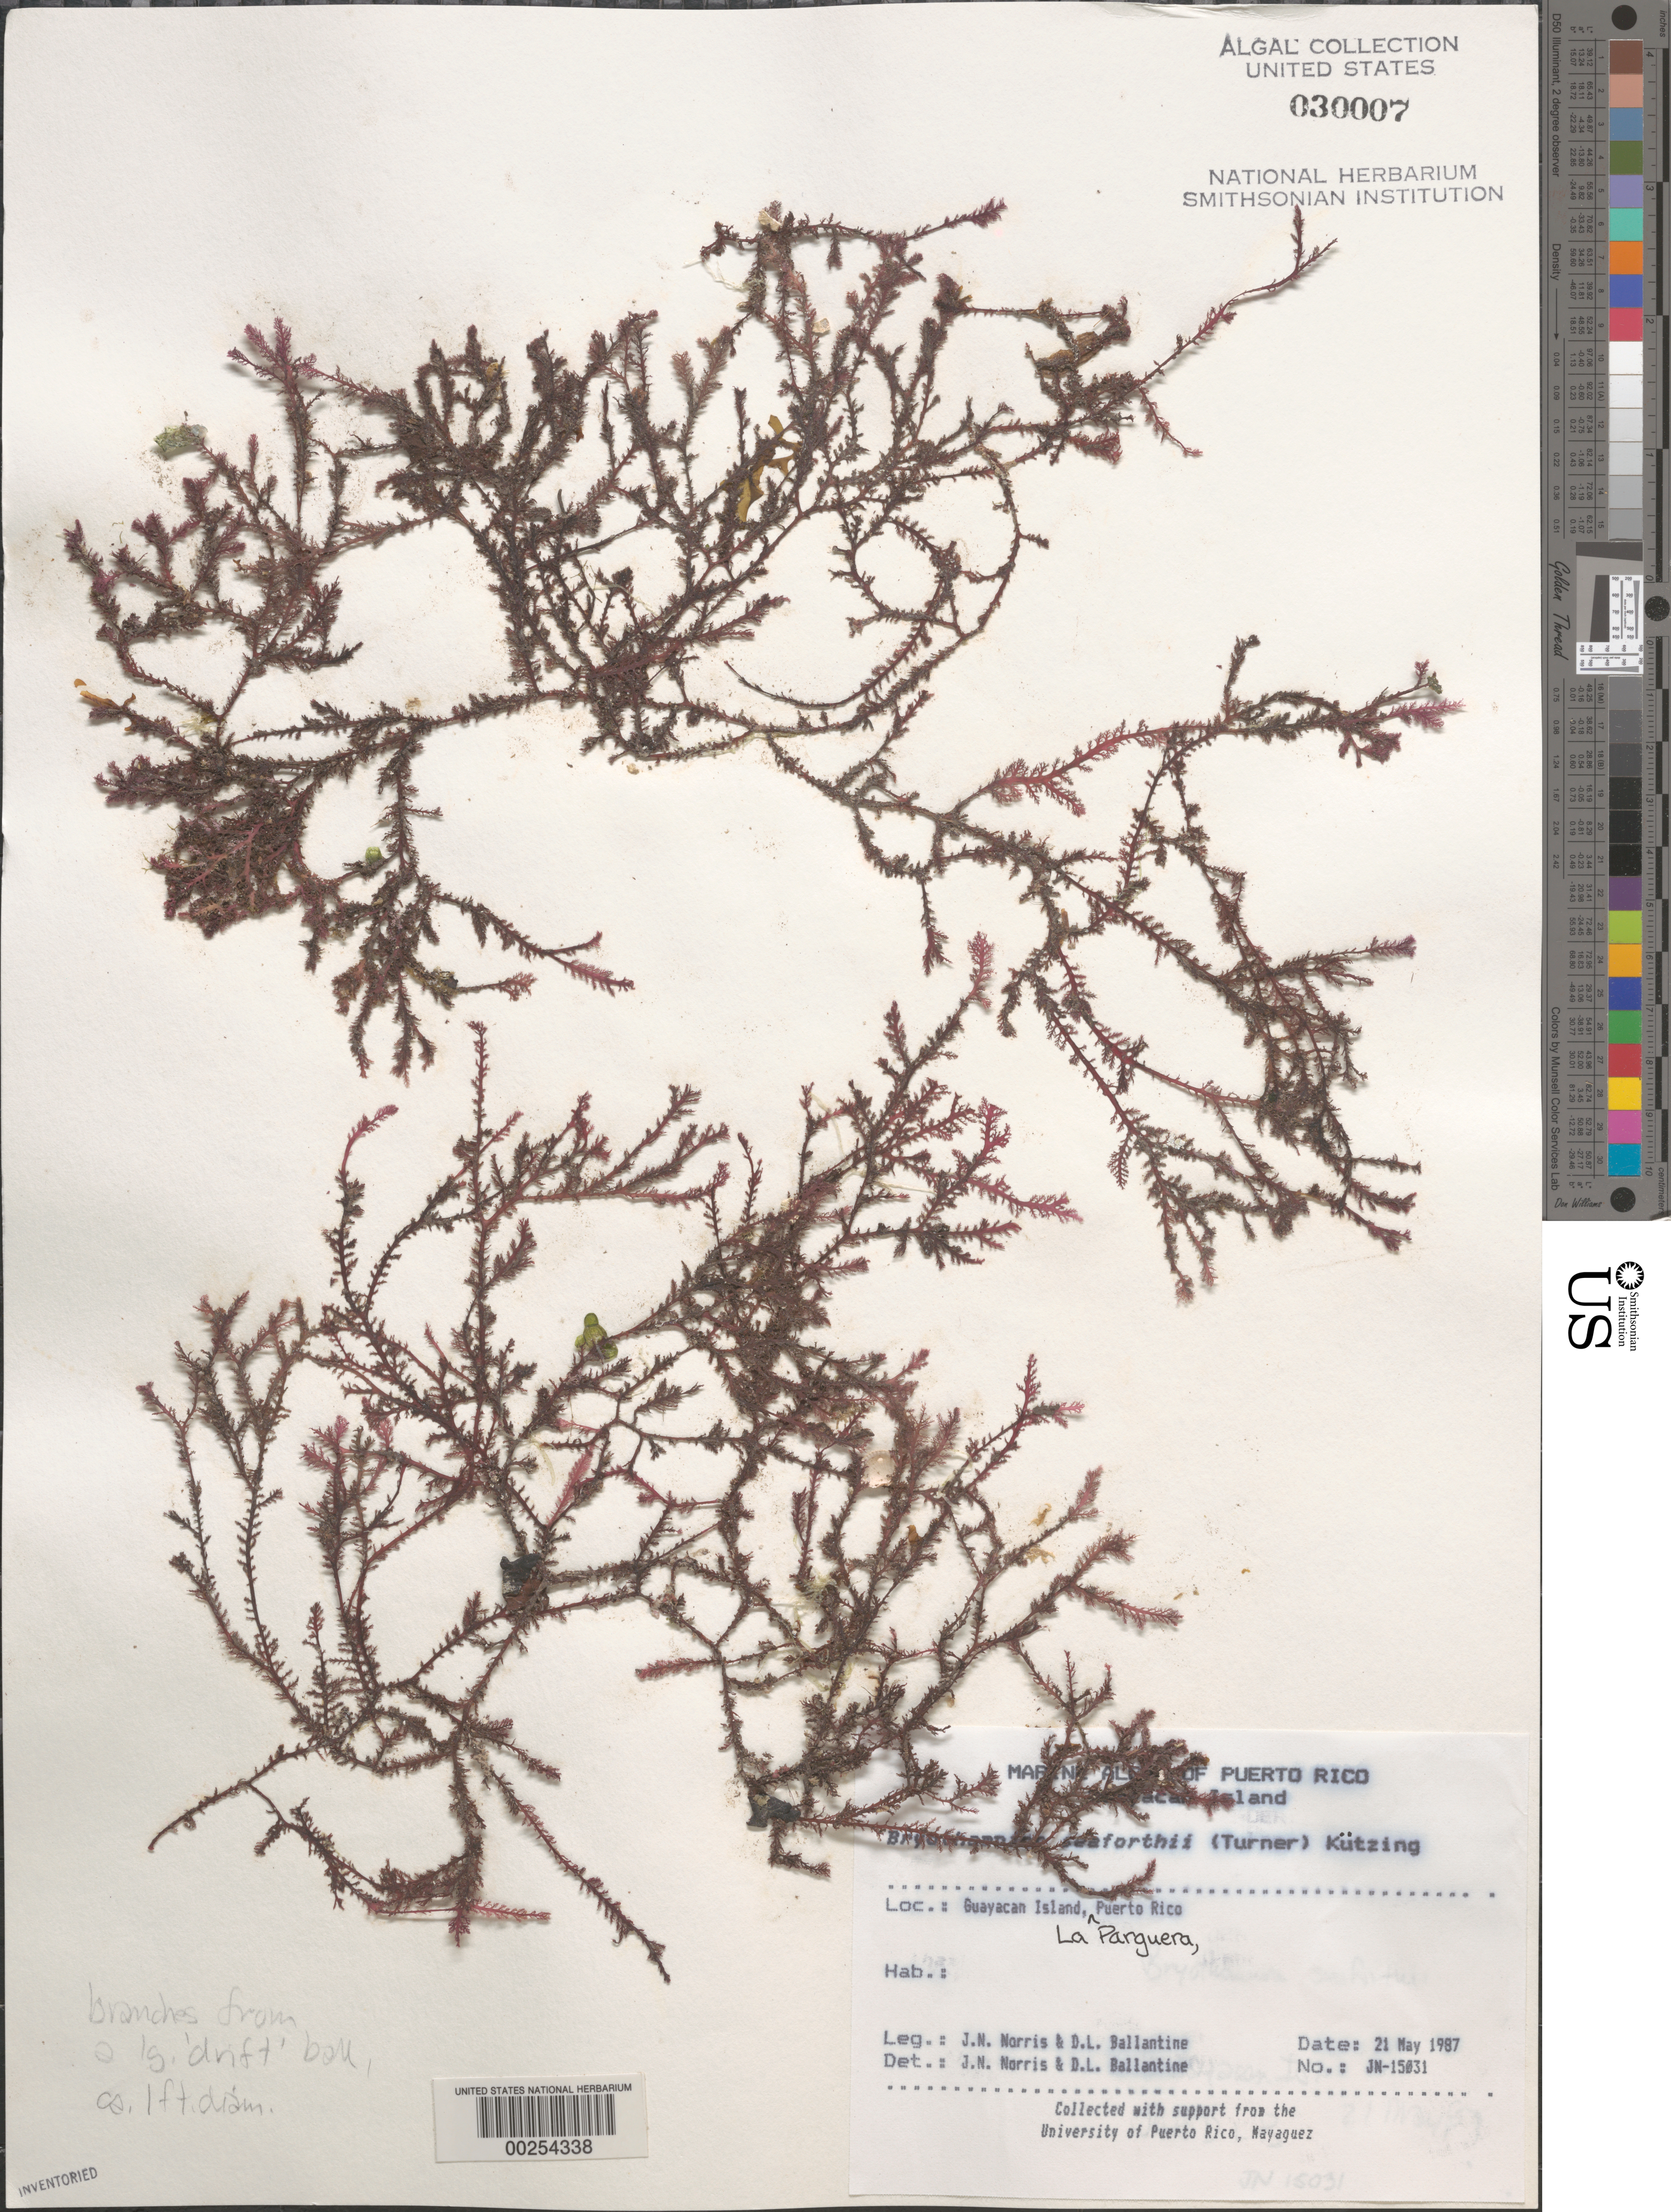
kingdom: Plantae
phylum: Rhodophyta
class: Florideophyceae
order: Ceramiales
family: Rhodomelaceae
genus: Bryothamnion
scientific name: Bryothamnion seaforthii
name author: (Turner) Kütz.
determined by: Norris, J. N.; Ballantine, D. L.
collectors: J. N. Norris & D.L. Ballantine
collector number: JN-15031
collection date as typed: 21 May 1987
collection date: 1987-05-21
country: Puerto Rico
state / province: Lajas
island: Guayacan Island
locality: La Parguera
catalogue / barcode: US 30007